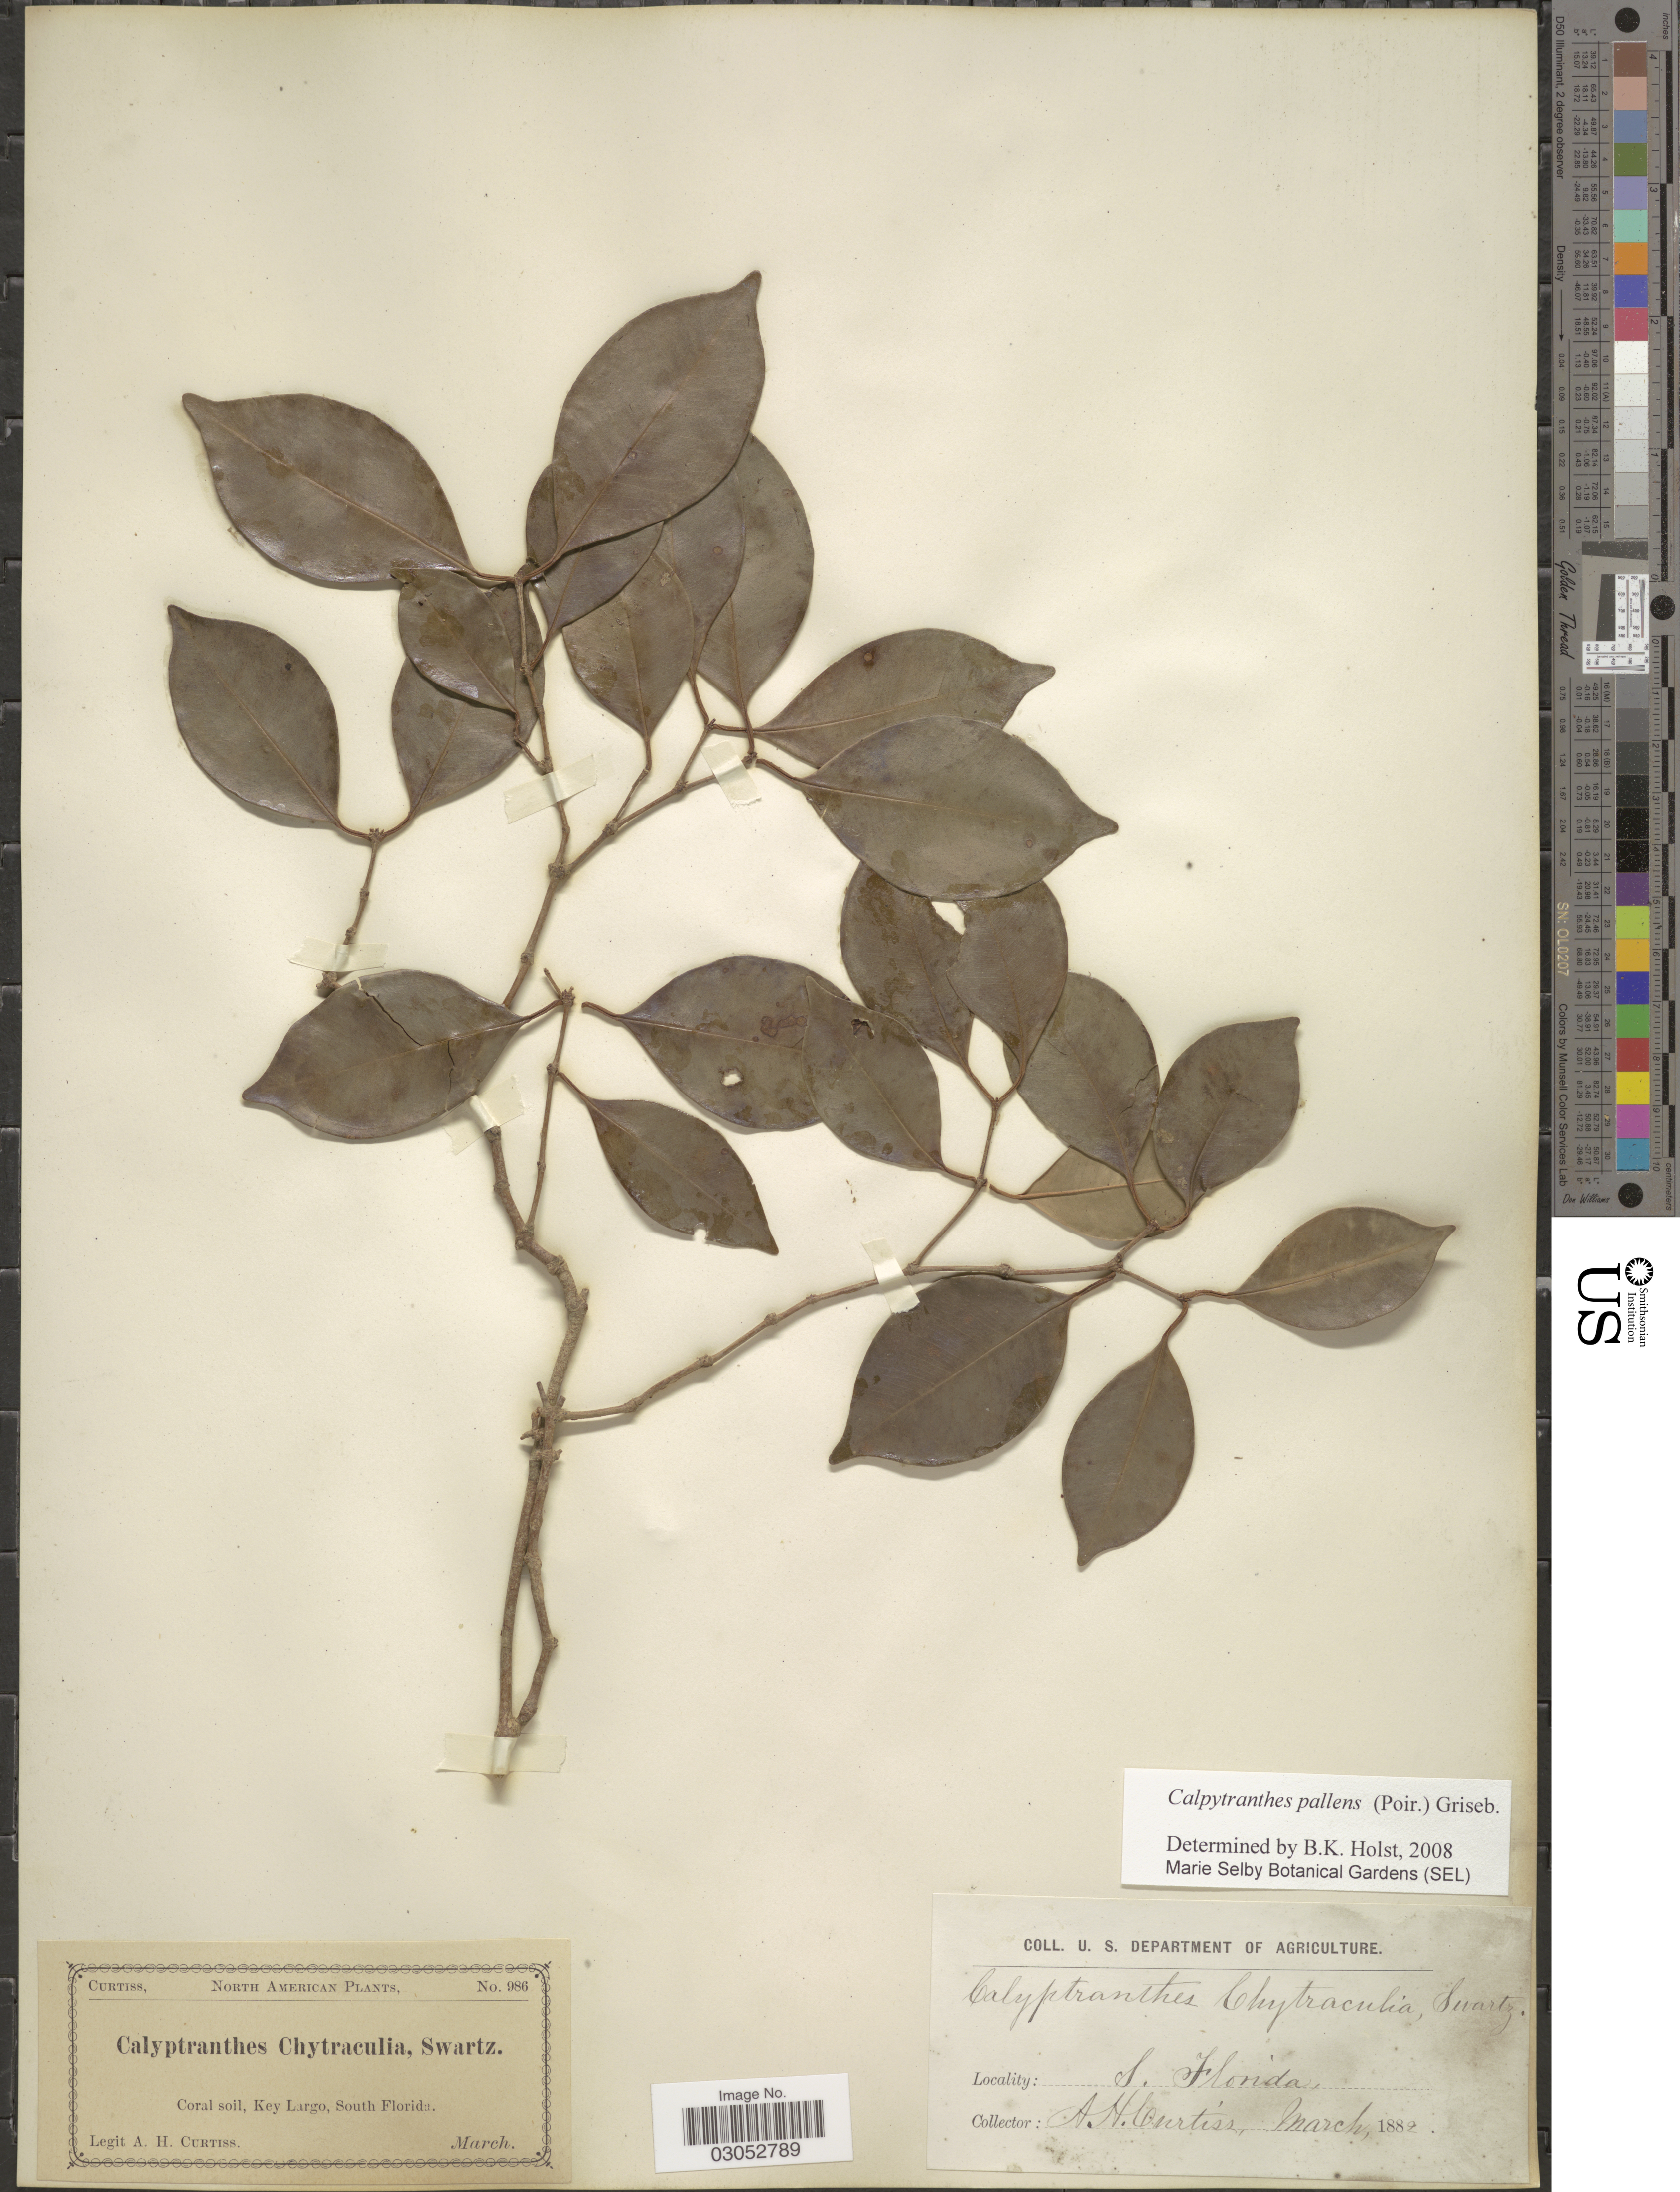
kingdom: Plantae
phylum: Tracheophyta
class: Magnoliopsida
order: Myrtales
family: Myrtaceae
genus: Myrcia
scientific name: Myrcia neopallens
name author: A.R. Lourenço & E. Lucas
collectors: A. H. Curtiss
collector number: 986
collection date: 1882-03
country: United States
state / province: Florida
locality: Coral soil, Key Largo, South Florida.